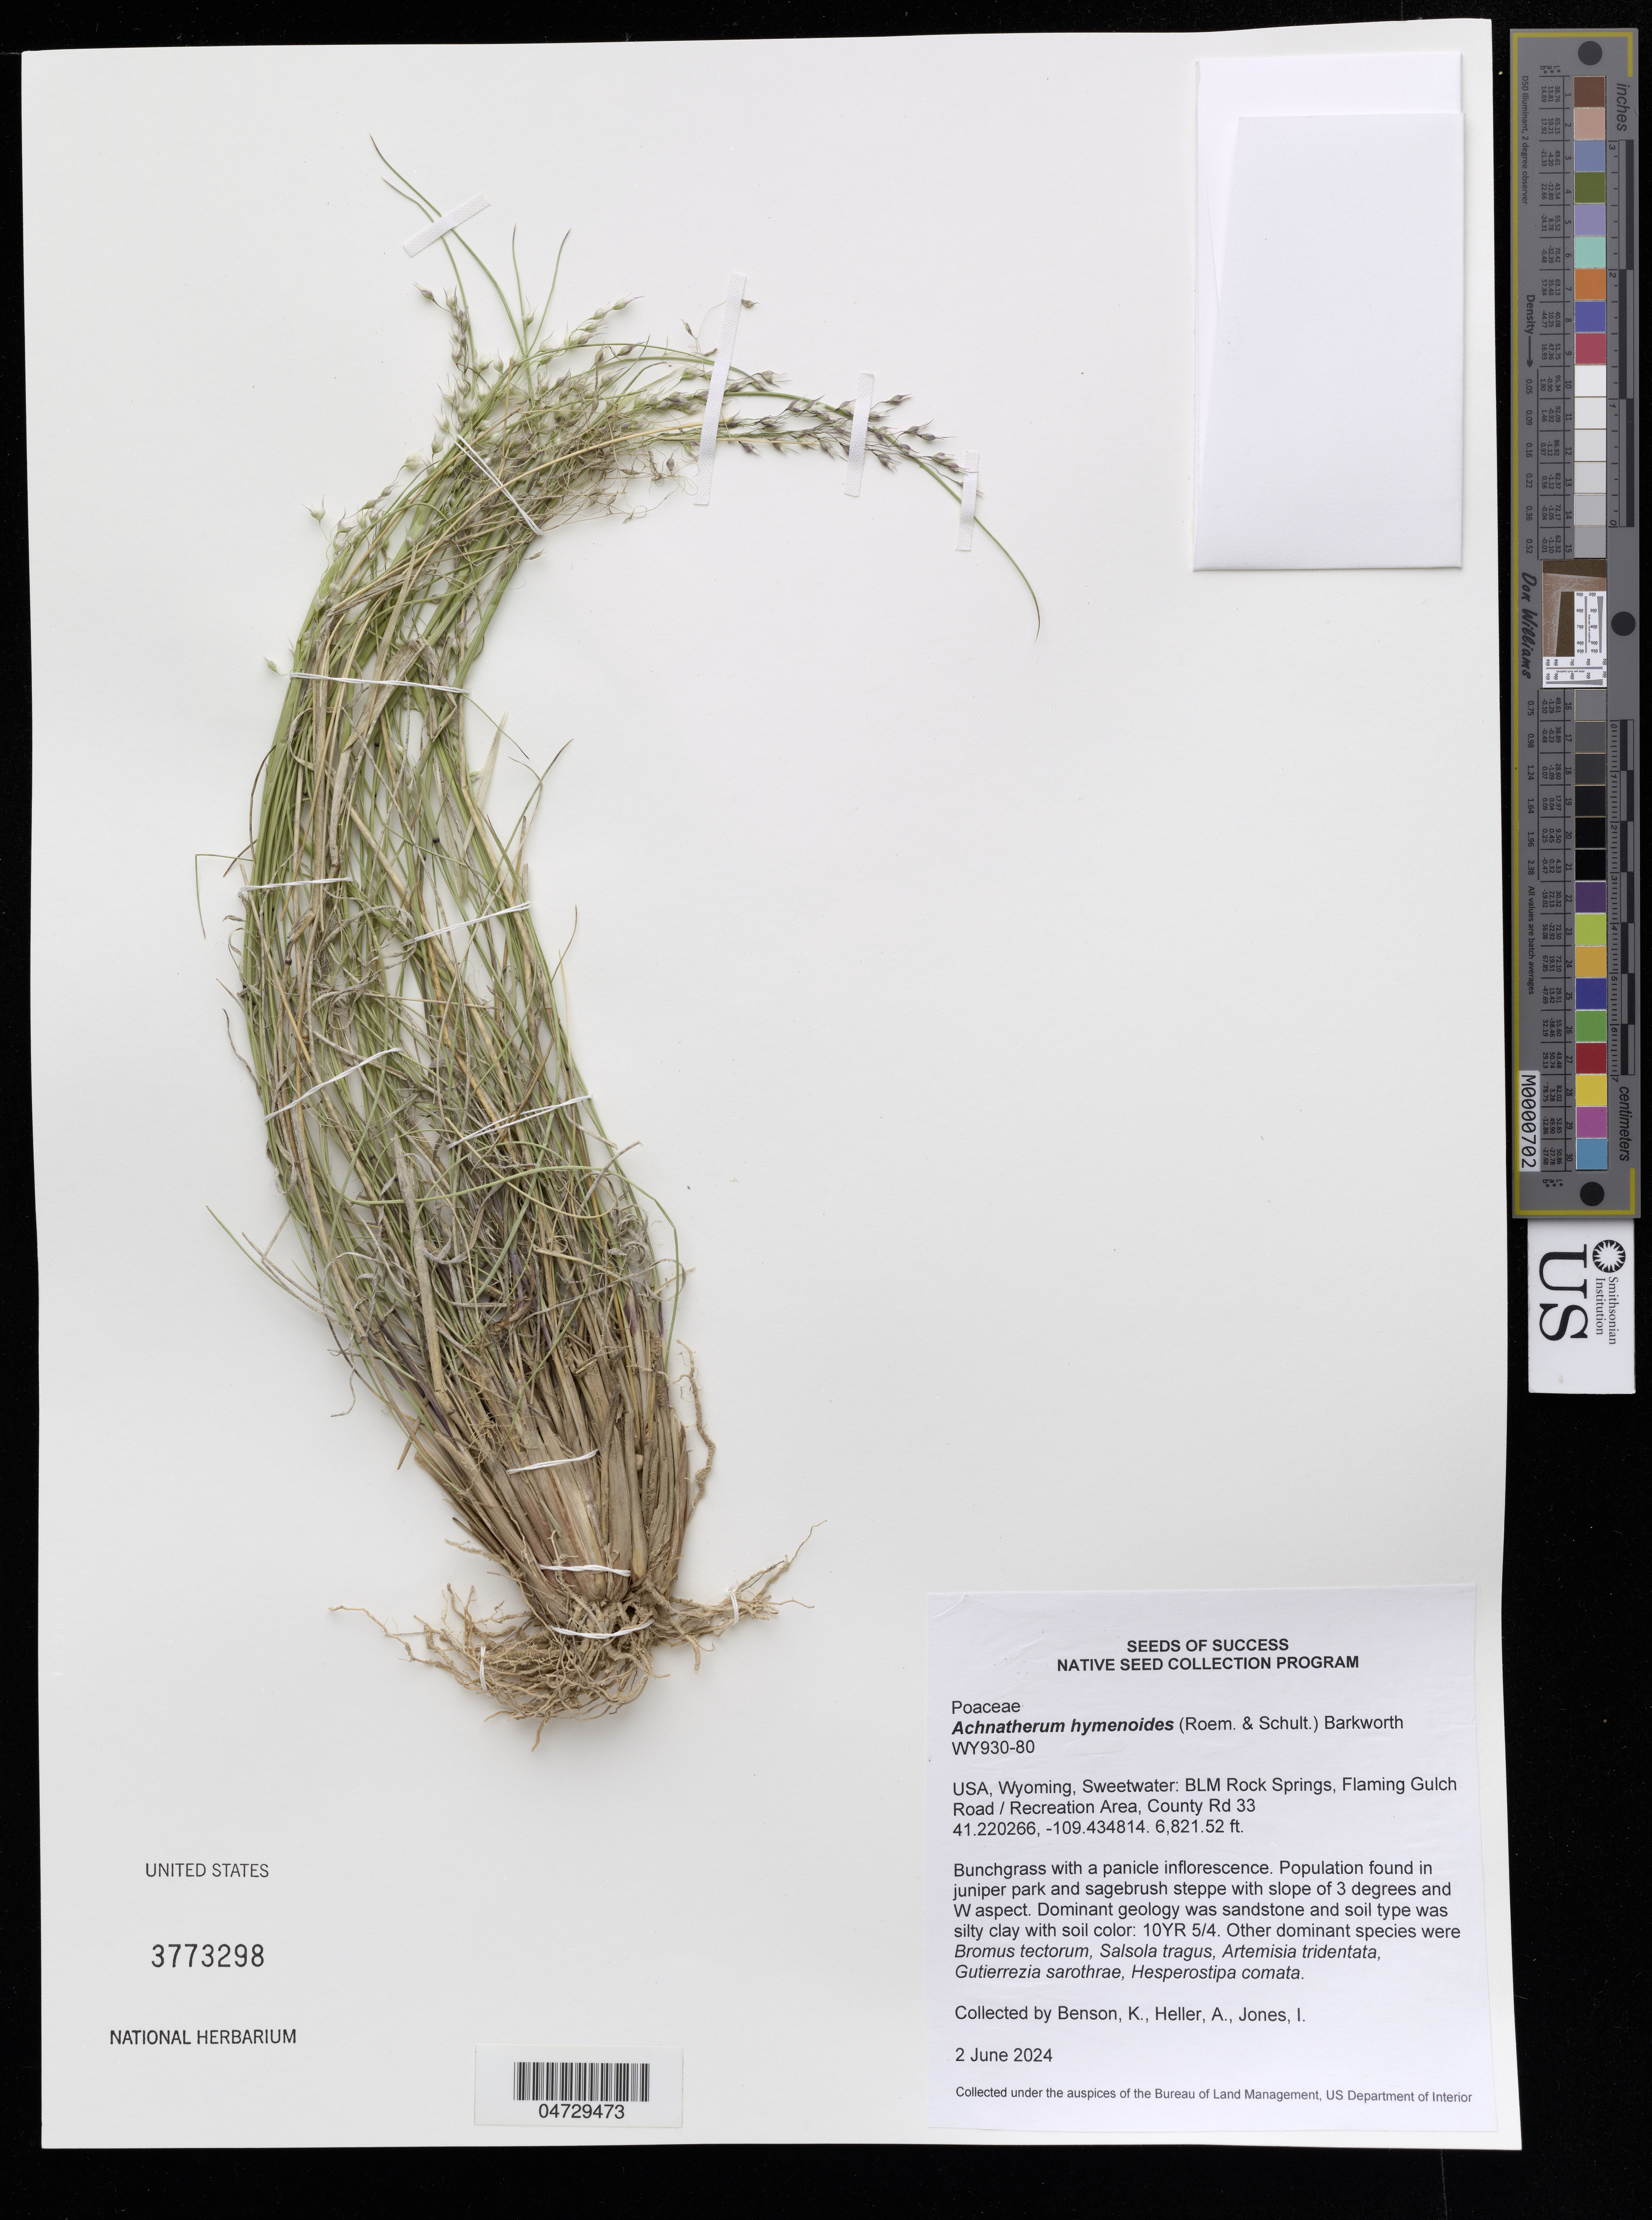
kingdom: Plantae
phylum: Tracheophyta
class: Liliopsida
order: Poales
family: Poaceae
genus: Achnatherum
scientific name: Achnatherum hymenoides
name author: (Roem. & Schult.) Barkworth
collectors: K. Benson, A. Heller & I. Jones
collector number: WY930-80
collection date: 2024-06-02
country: United States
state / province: Wyoming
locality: Sweetwater: BLM Rock Springs, Flaming Gulch Road / Recreation Area, County Rd 33.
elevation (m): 2079.2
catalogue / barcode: US 3773298